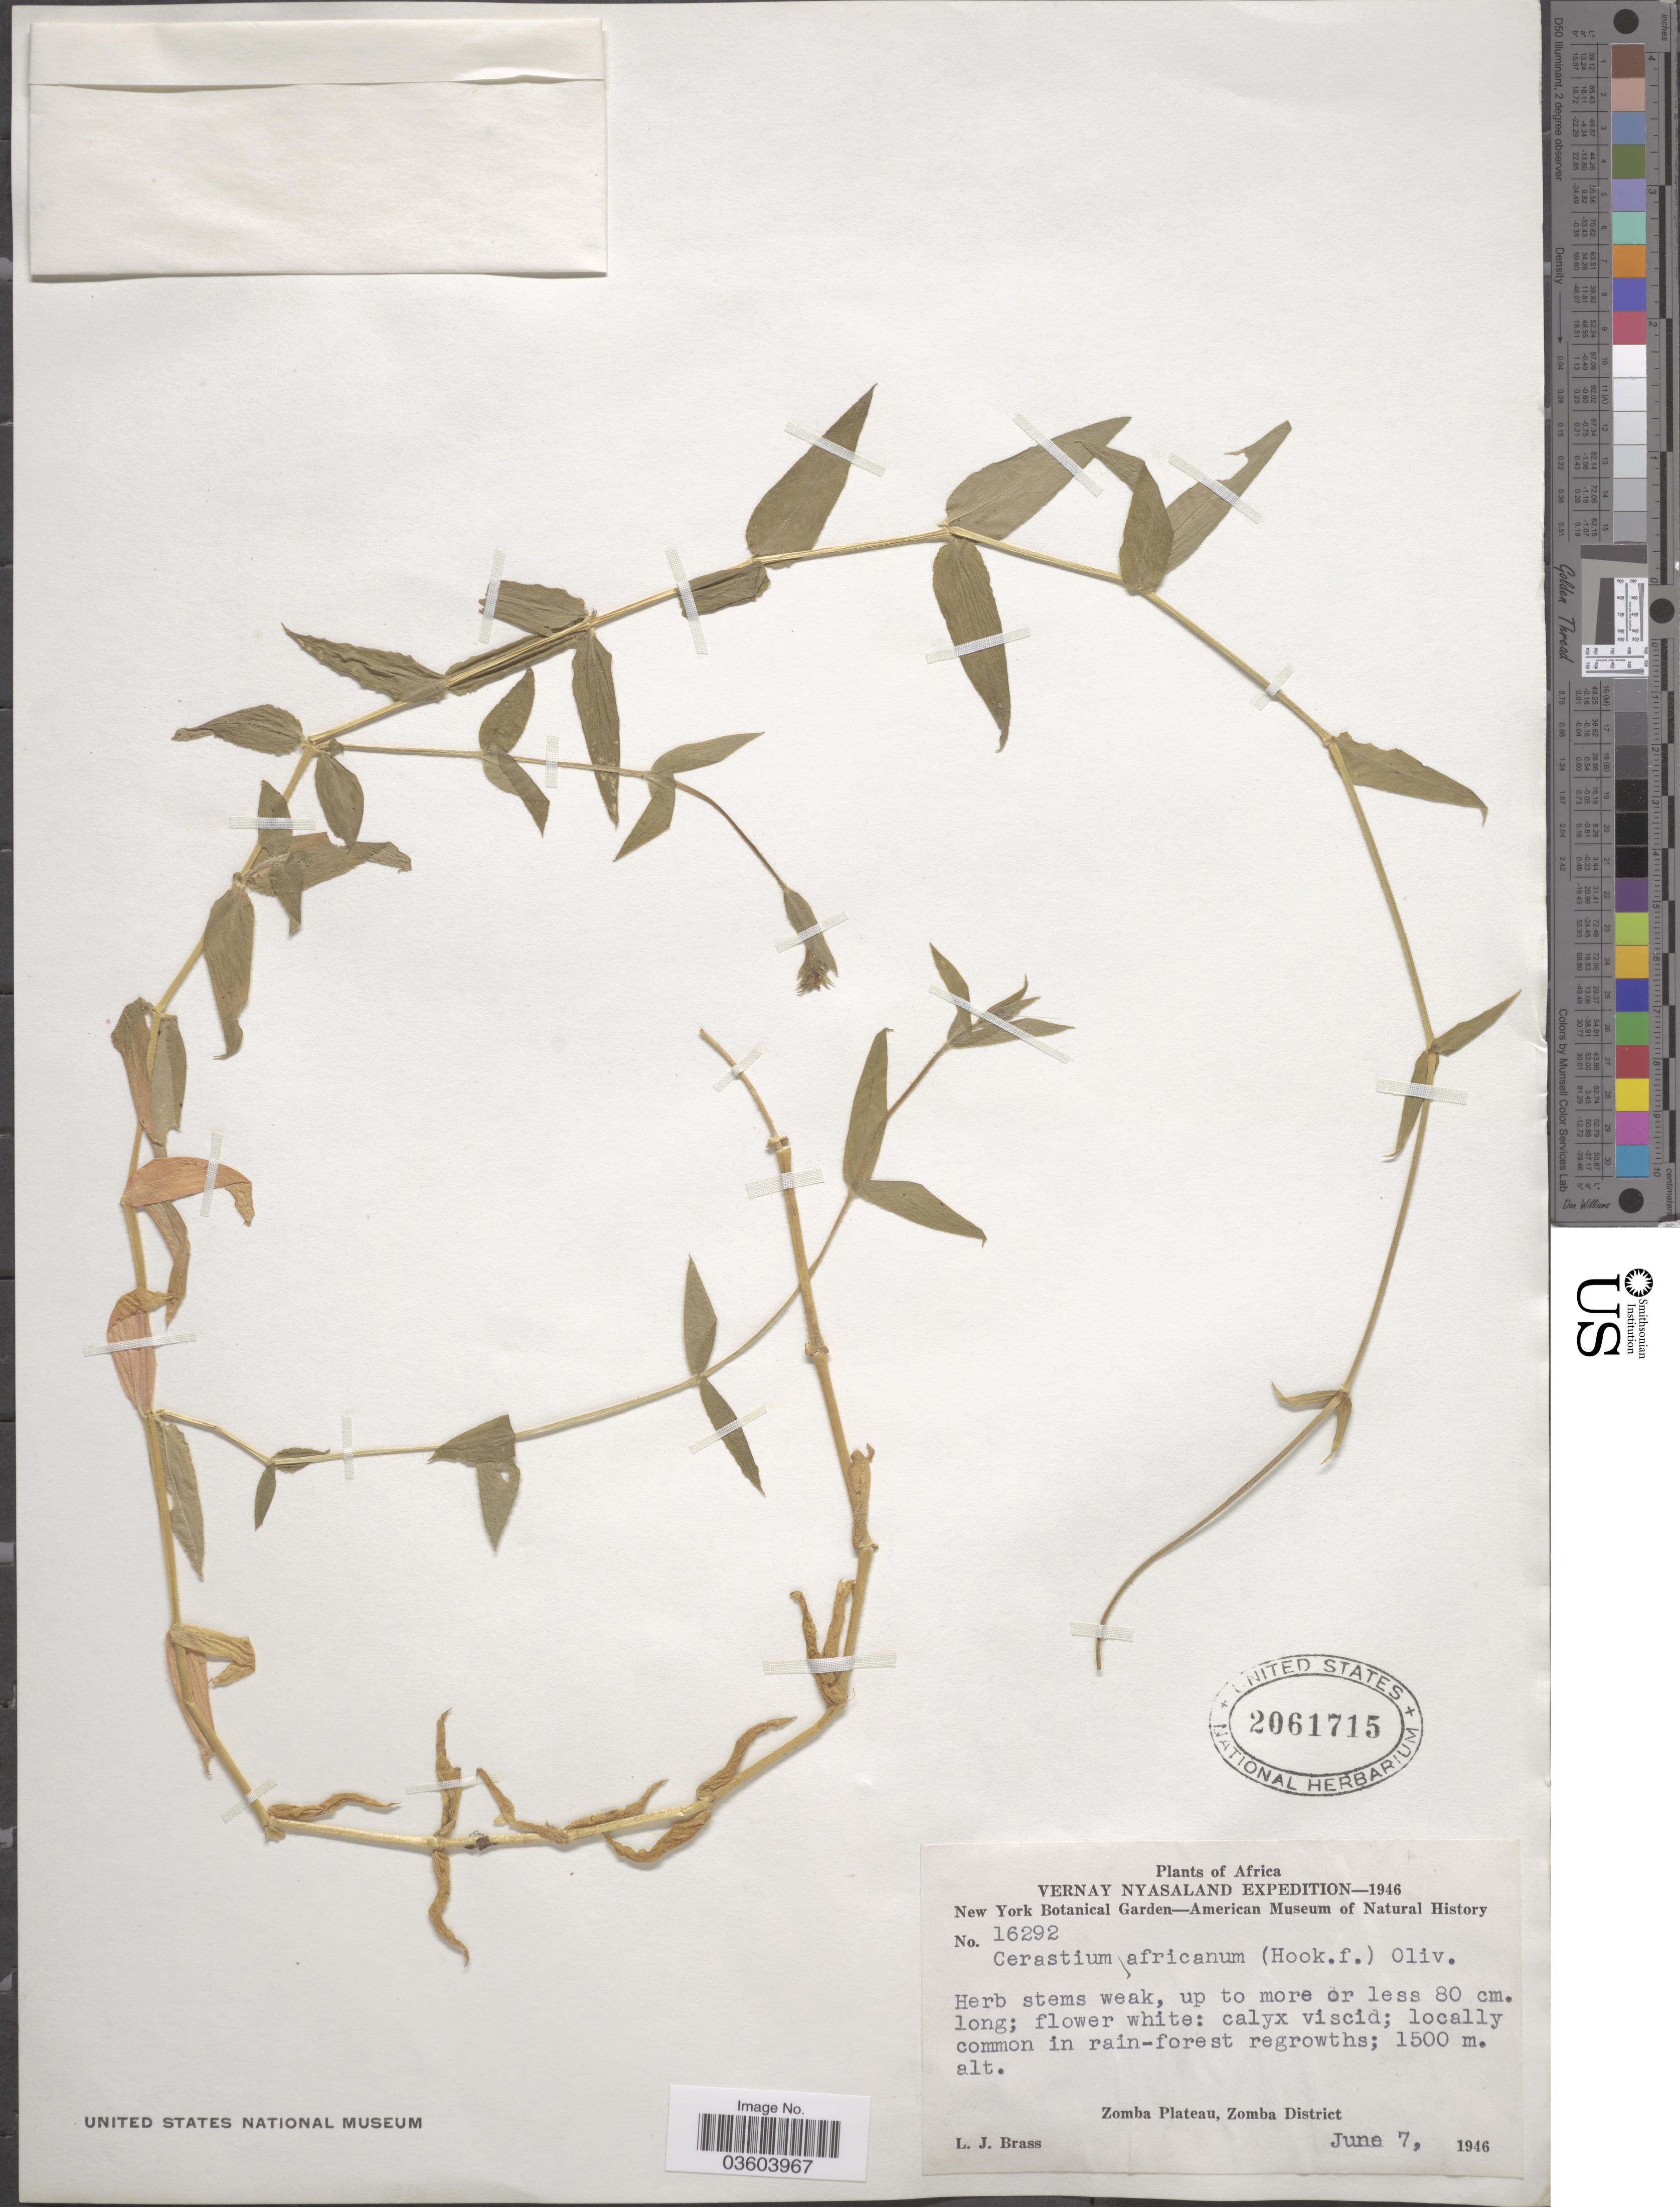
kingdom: Plantae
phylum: Tracheophyta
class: Magnoliopsida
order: Caryophyllales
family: Caryophyllaceae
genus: Cerastium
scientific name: Cerastium africanum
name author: (Hook. f.) Oliv.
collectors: L. J. Brass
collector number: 16292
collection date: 1946-06-07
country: Malawi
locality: Nyasaland. Zomba Plateau, Zomba District.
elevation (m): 1500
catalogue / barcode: US 2061715